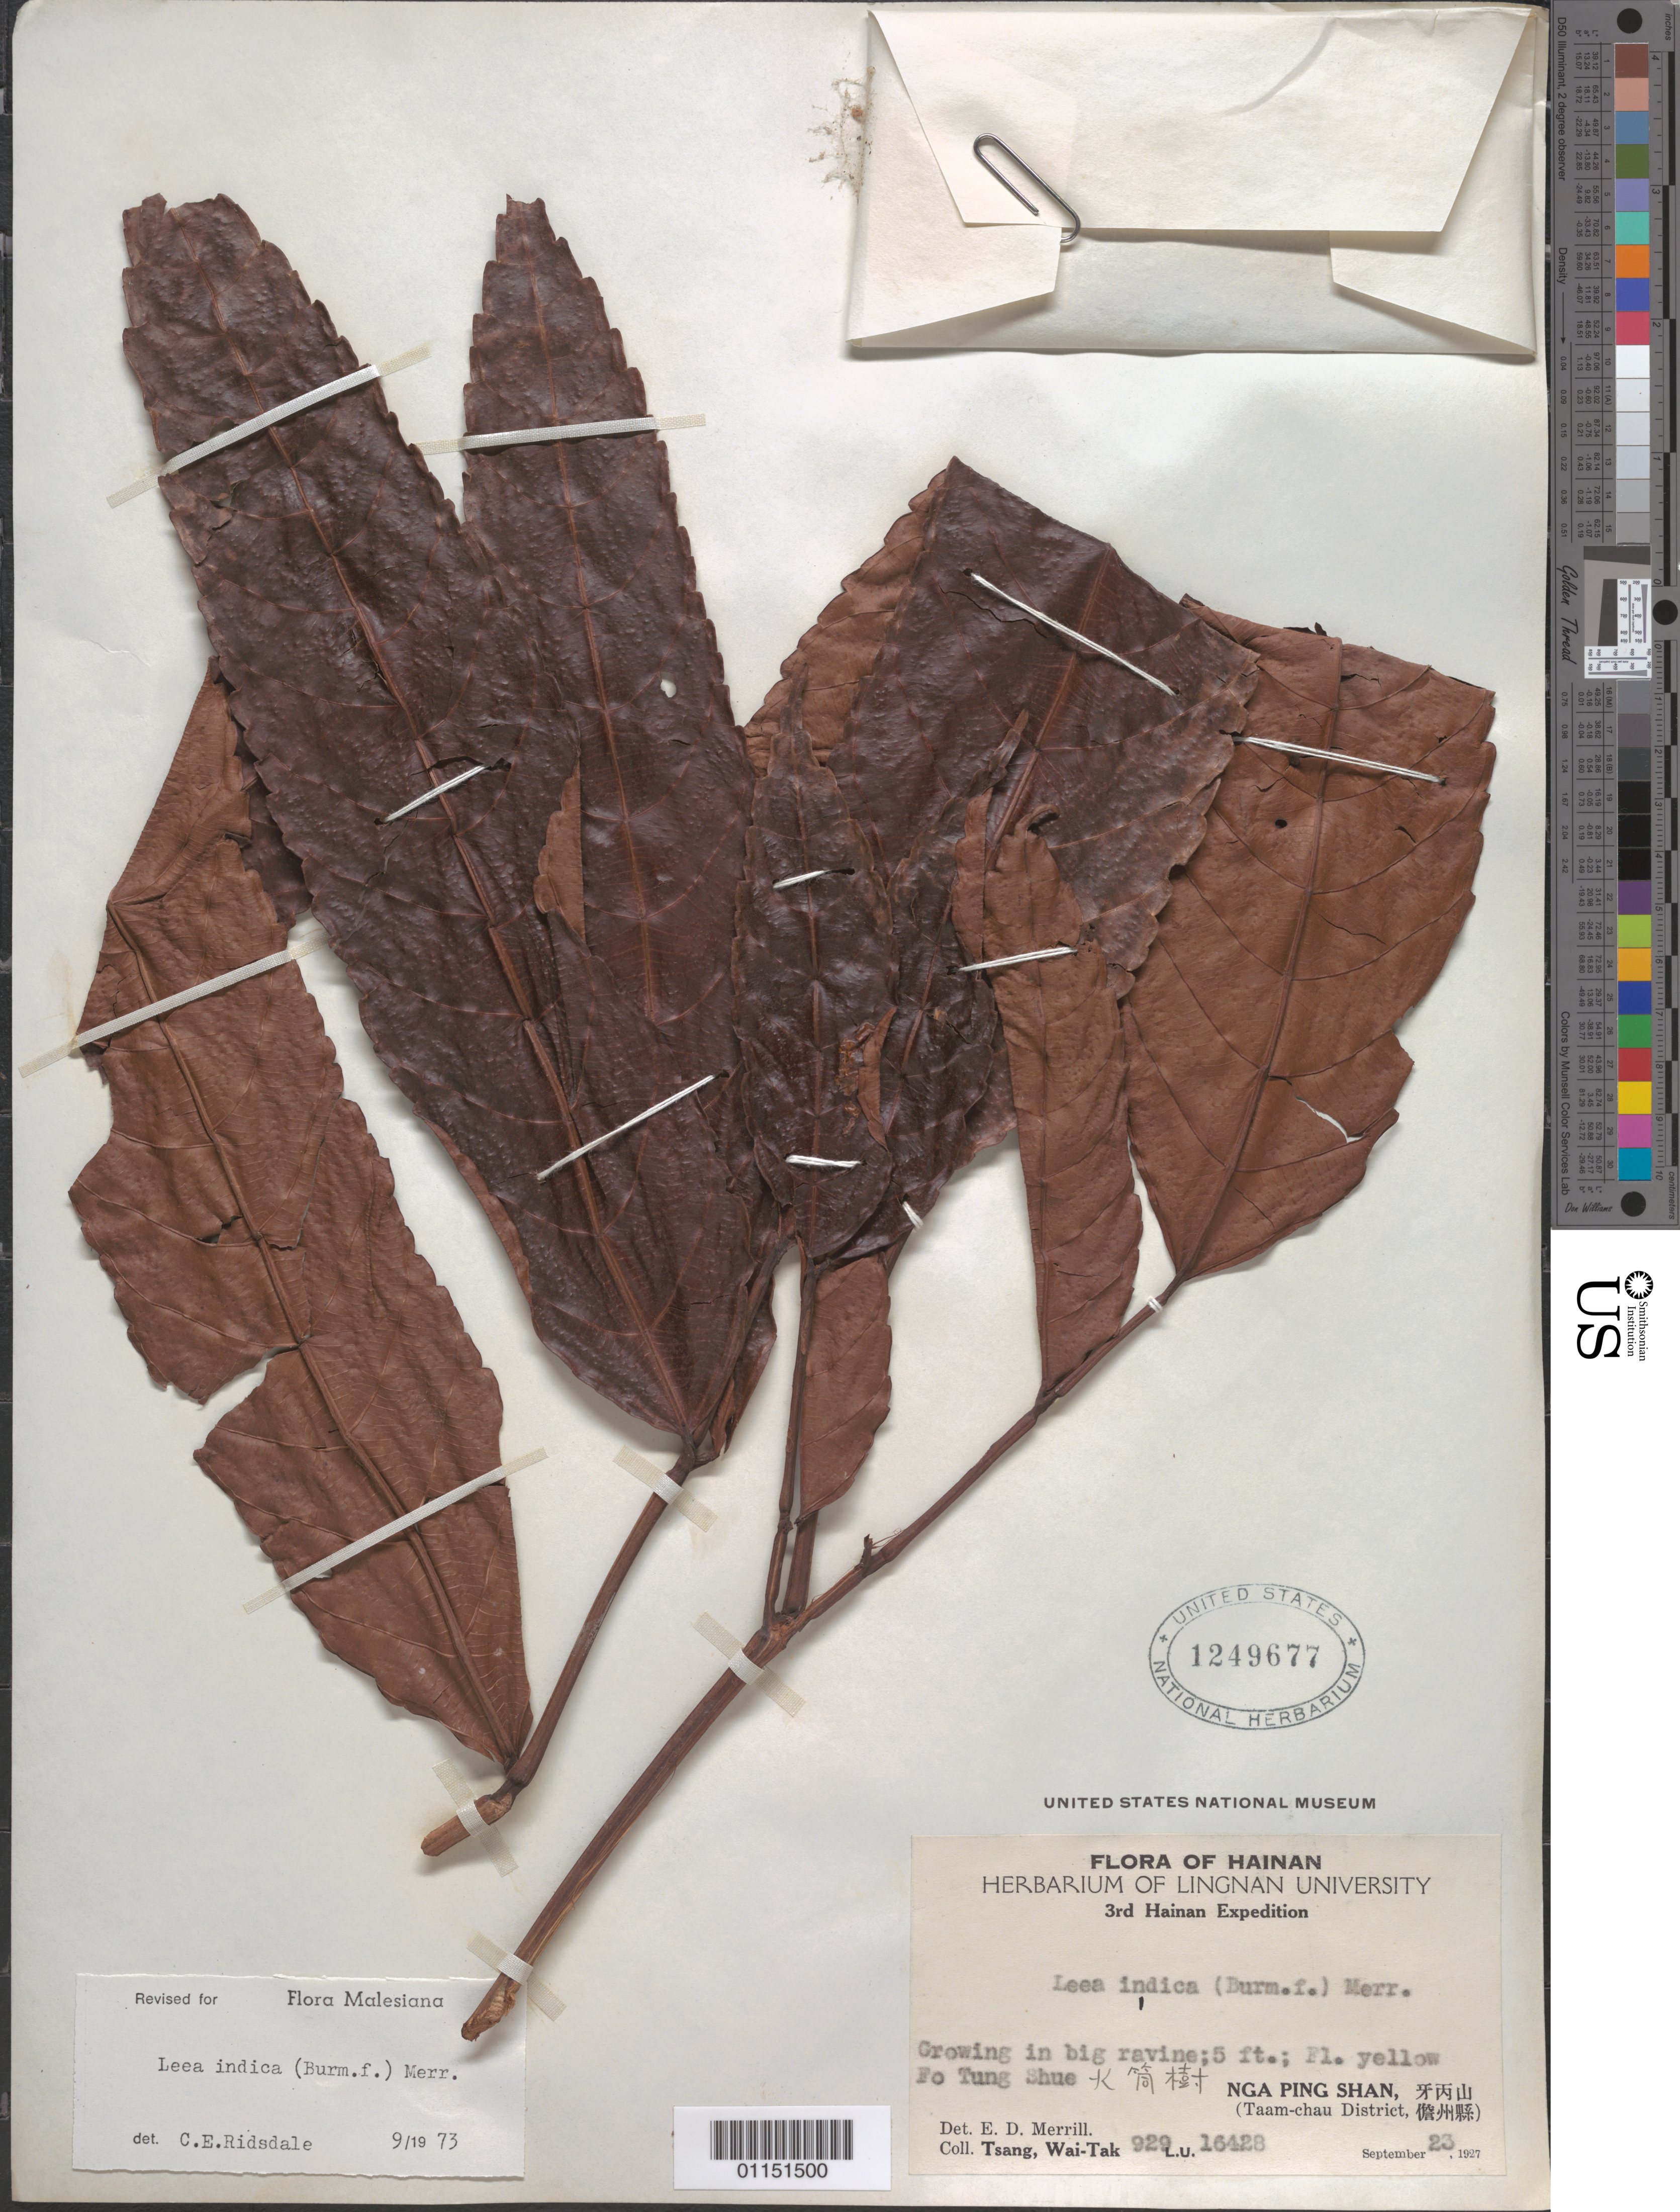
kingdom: Plantae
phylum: Tracheophyta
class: Magnoliopsida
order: Vitales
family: Vitaceae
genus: Leea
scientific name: Leea indica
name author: (Burm. f.) Merr.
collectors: W. T. Tsang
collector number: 929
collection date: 1927-09-23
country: China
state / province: Hainan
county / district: Taam Chau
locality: Nga Ping Shan.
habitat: Growing in big ravine.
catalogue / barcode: US 1249677